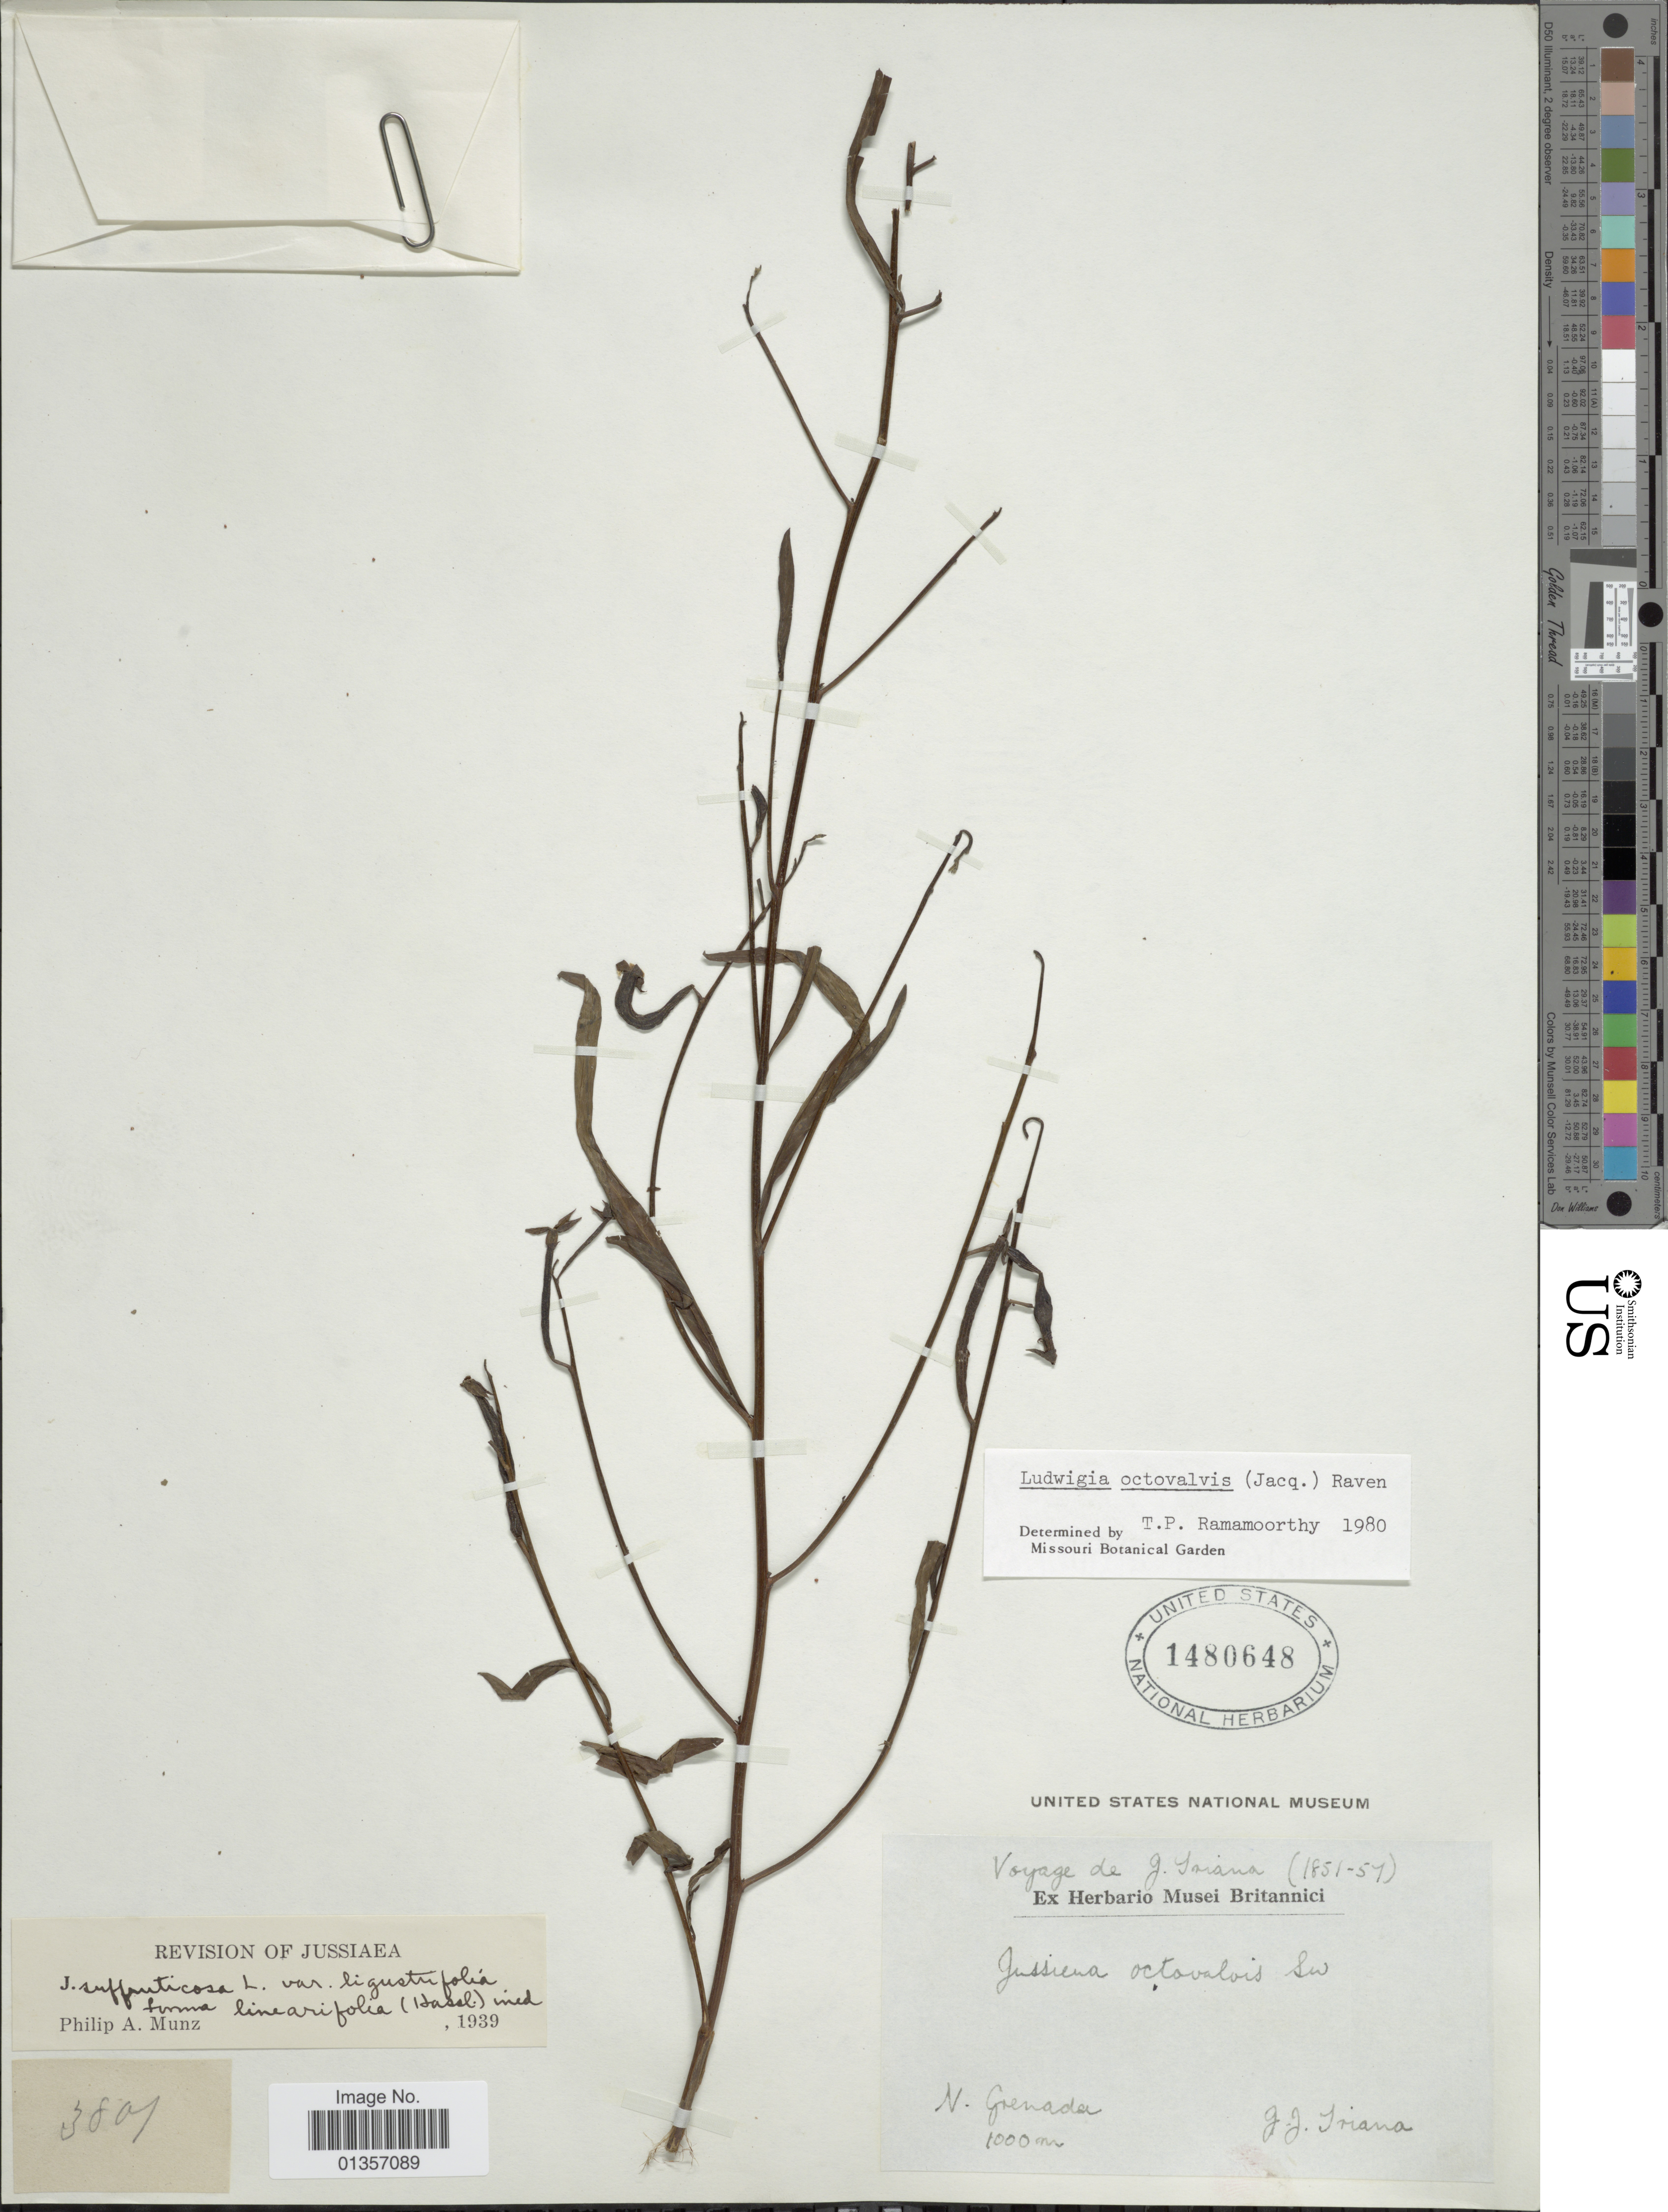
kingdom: Plantae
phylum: Tracheophyta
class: Magnoliopsida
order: Myrtales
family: Onagraceae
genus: Ludwigia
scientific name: Ludwigia octovalvis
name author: (Jacq.) P.H. Raven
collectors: J. J. Triana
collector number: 3801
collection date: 1851/1857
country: Colombia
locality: N. Grenada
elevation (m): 1000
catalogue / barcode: US 1480648